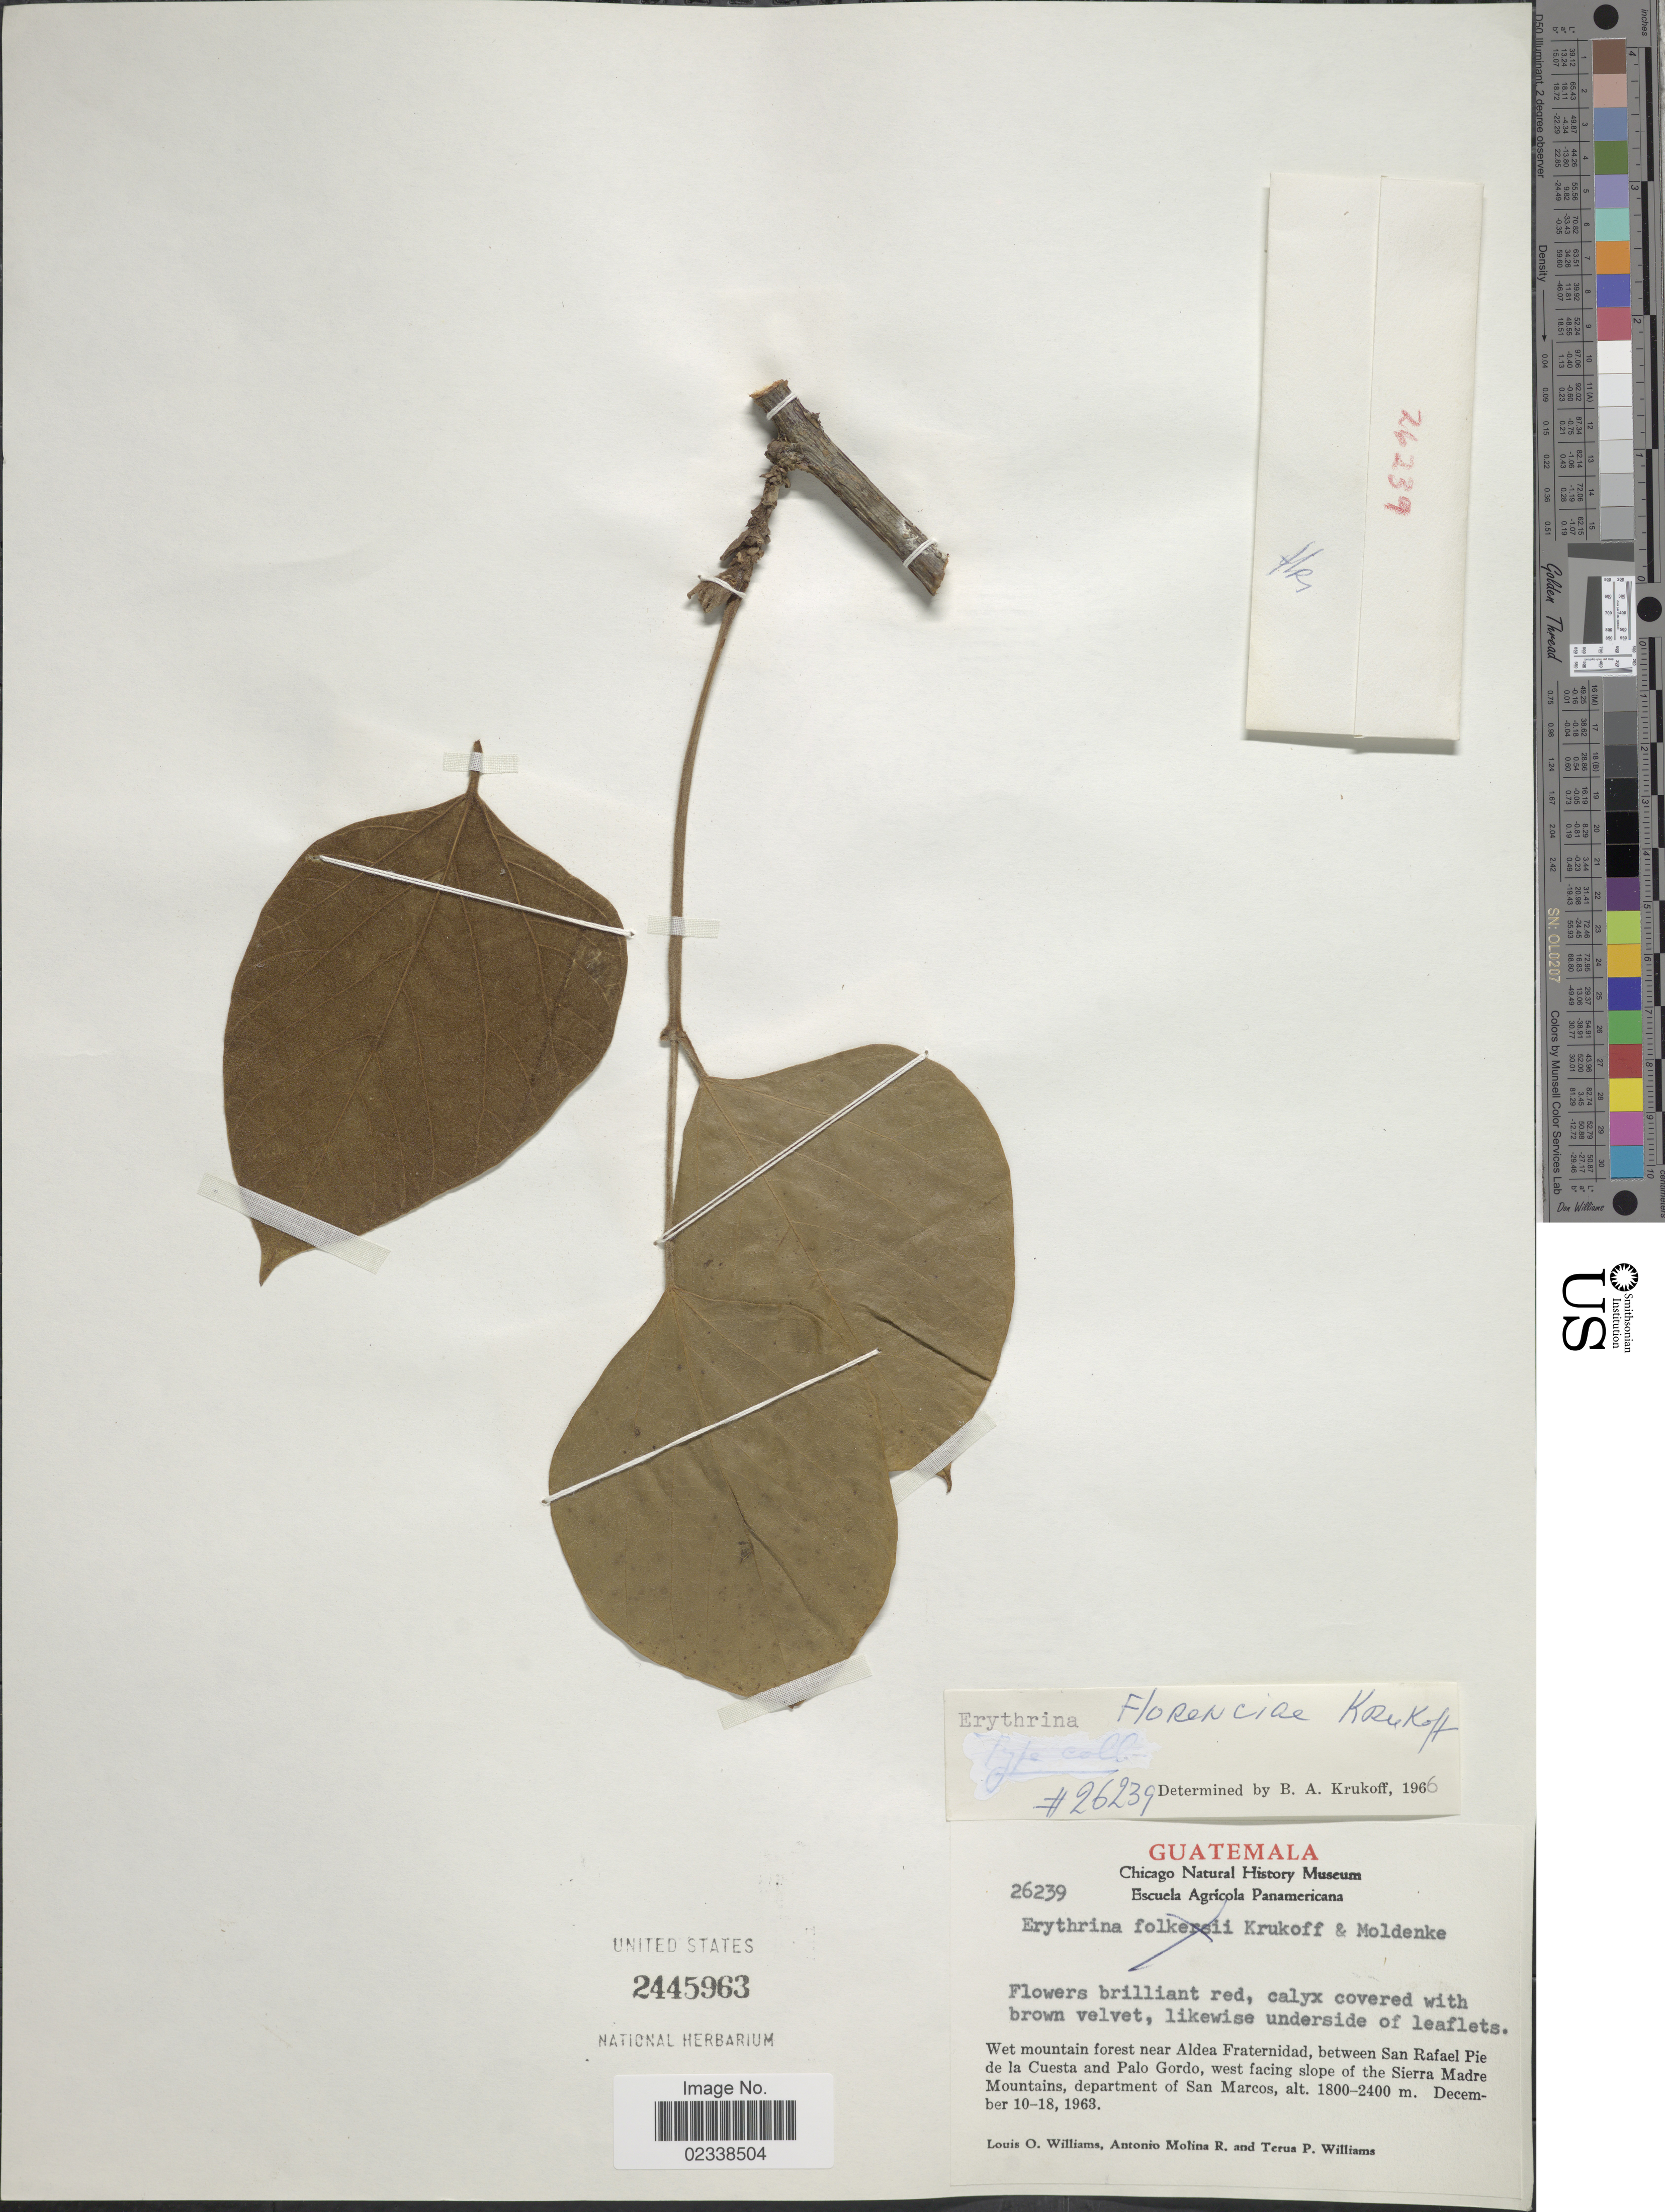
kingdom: Plantae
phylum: Tracheophyta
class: Magnoliopsida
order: Fabales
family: Fabaceae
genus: Erythrina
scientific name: Erythrina florenciae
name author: Krukoff & Barneby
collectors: L. O. Williams, A. Molina R. & T. P. Williams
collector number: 26239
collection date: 1963-12-10/1963-12-18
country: Guatemala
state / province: San Marcos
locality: Near Aldea Fraternidad, between San Rafael Pie de la Cuesta and Palo Gordo, west facing slope of the Sierra Madre Mountains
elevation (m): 1800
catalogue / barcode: US 2445963